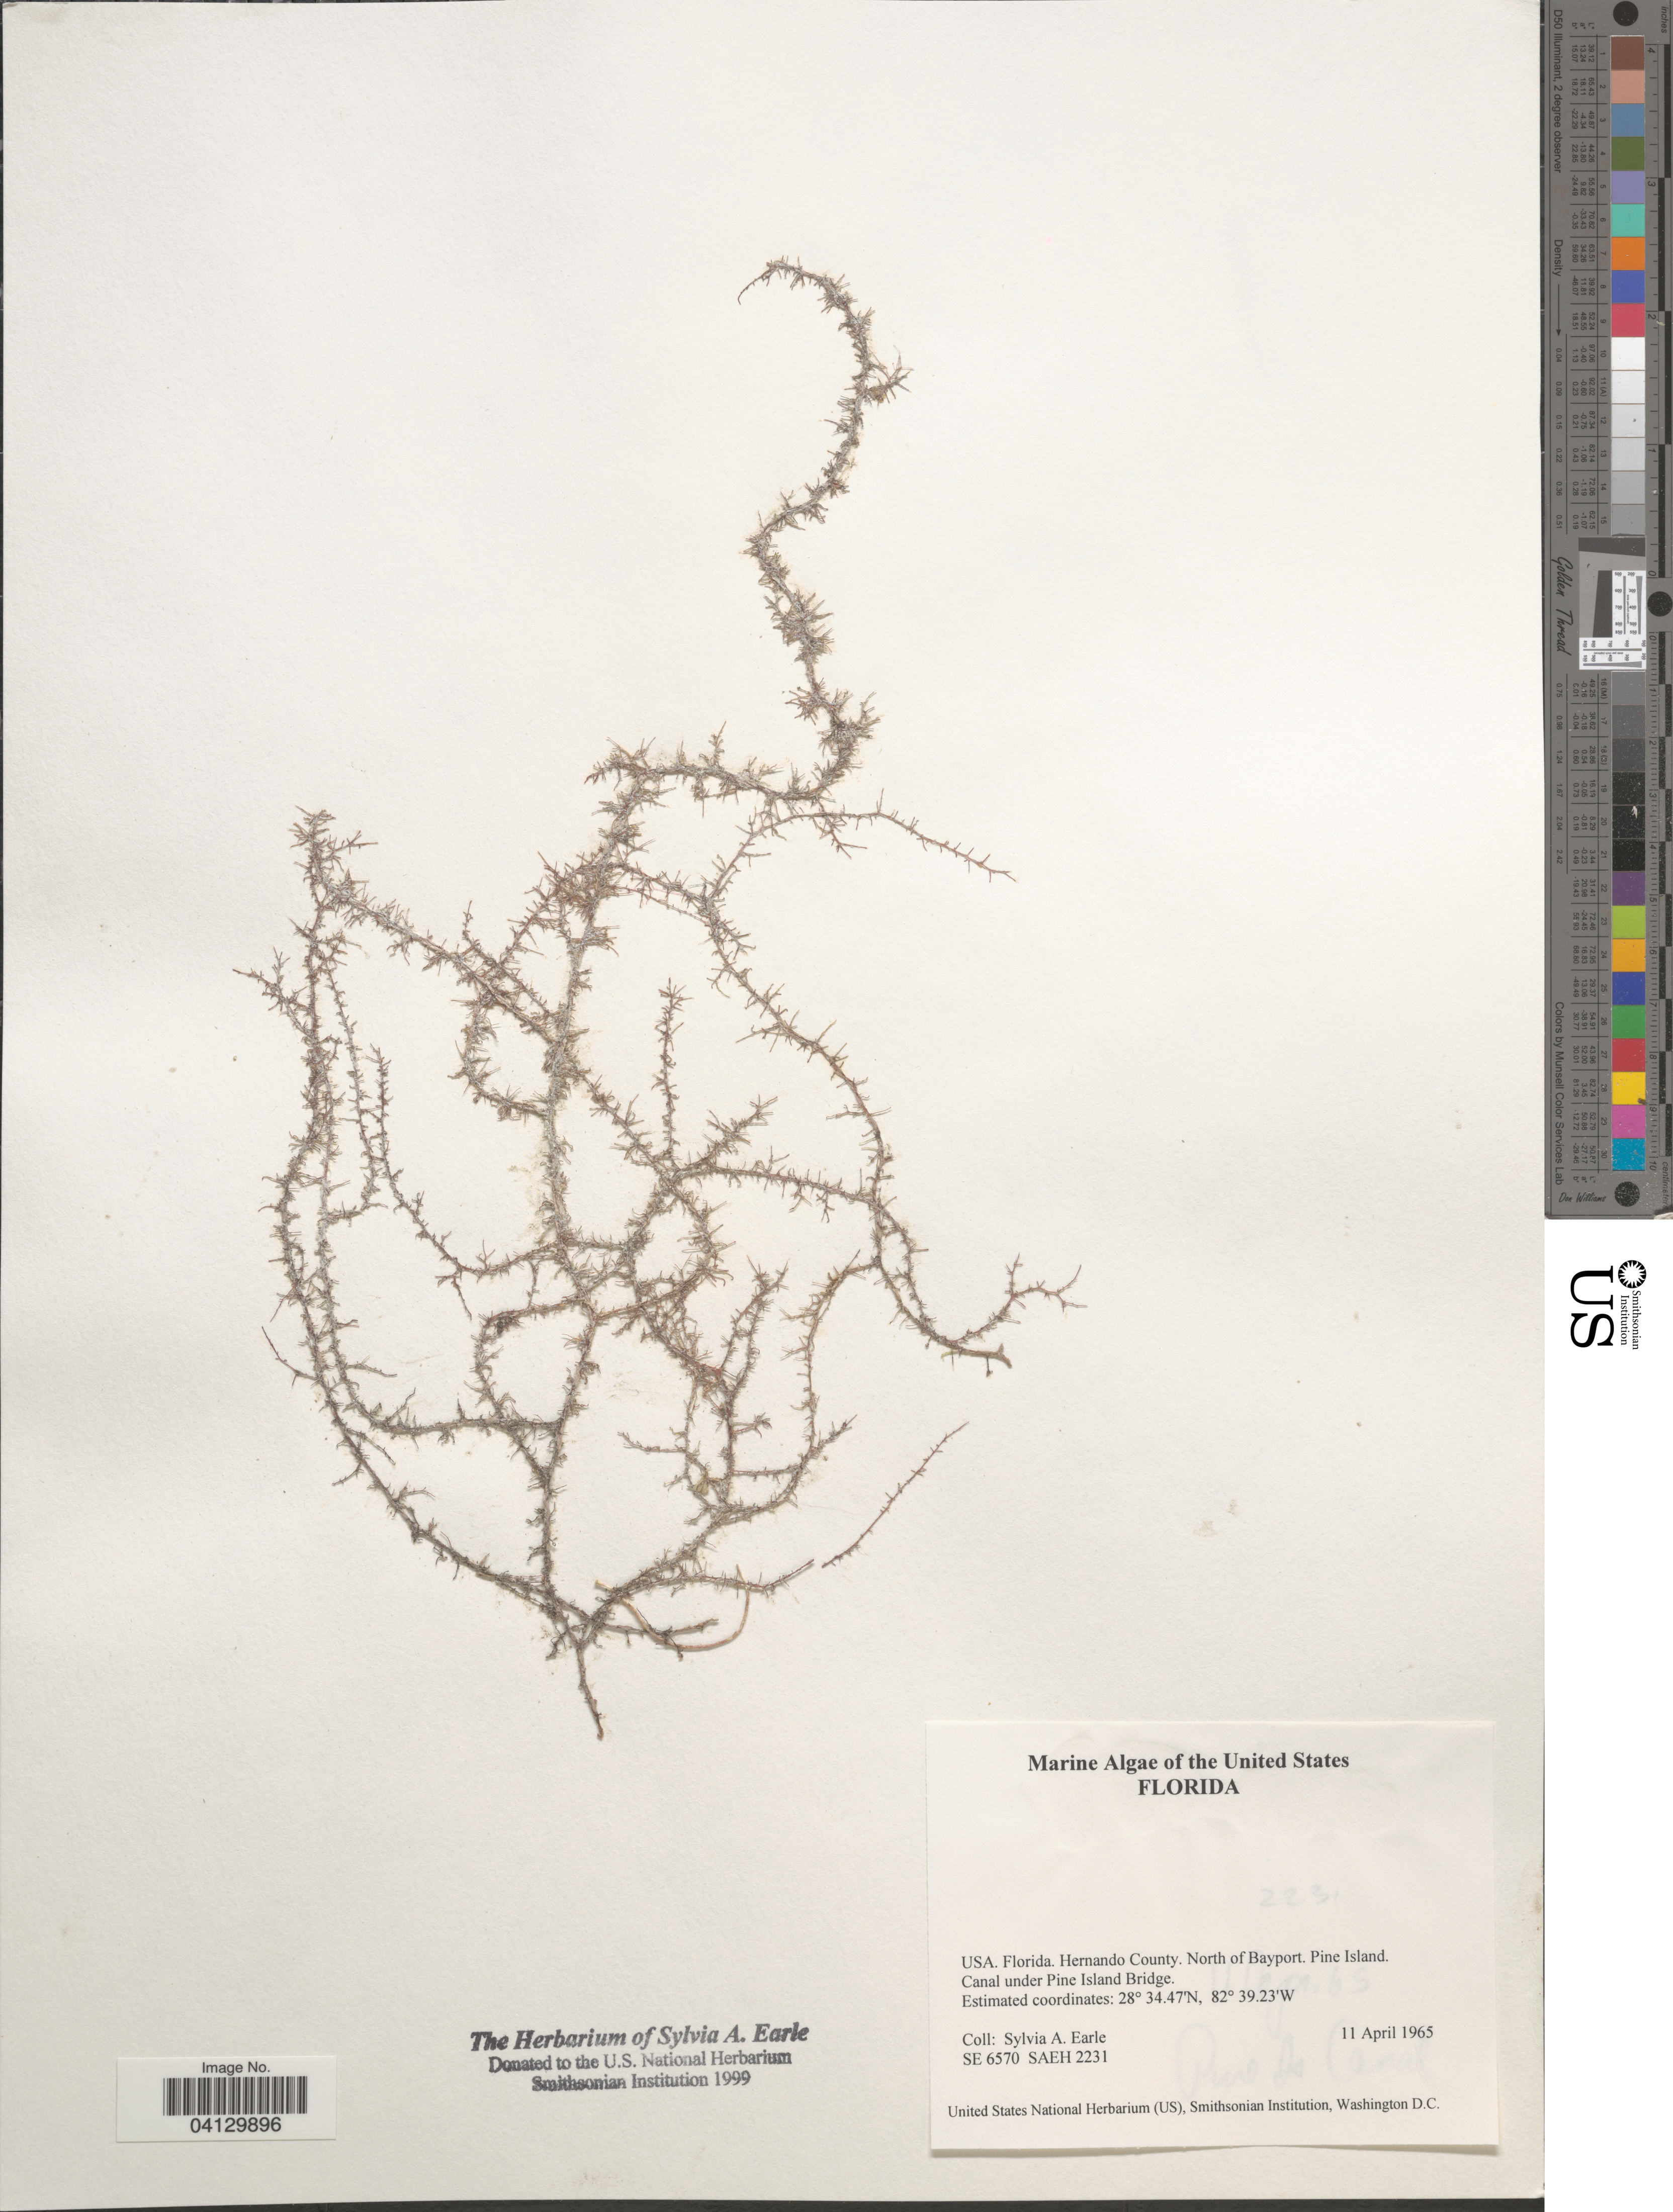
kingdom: Plantae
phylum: Rhodophyta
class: Florideophyceae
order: Corallinales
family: Corallinaceae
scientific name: Crustose Coralline Algae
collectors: S. A. Earle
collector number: SE6570/SAEH2231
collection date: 1965-04-11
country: United States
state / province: Florida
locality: Hernando County. North of Bayport. Pine Island. Canal under Pine Island Bridge.